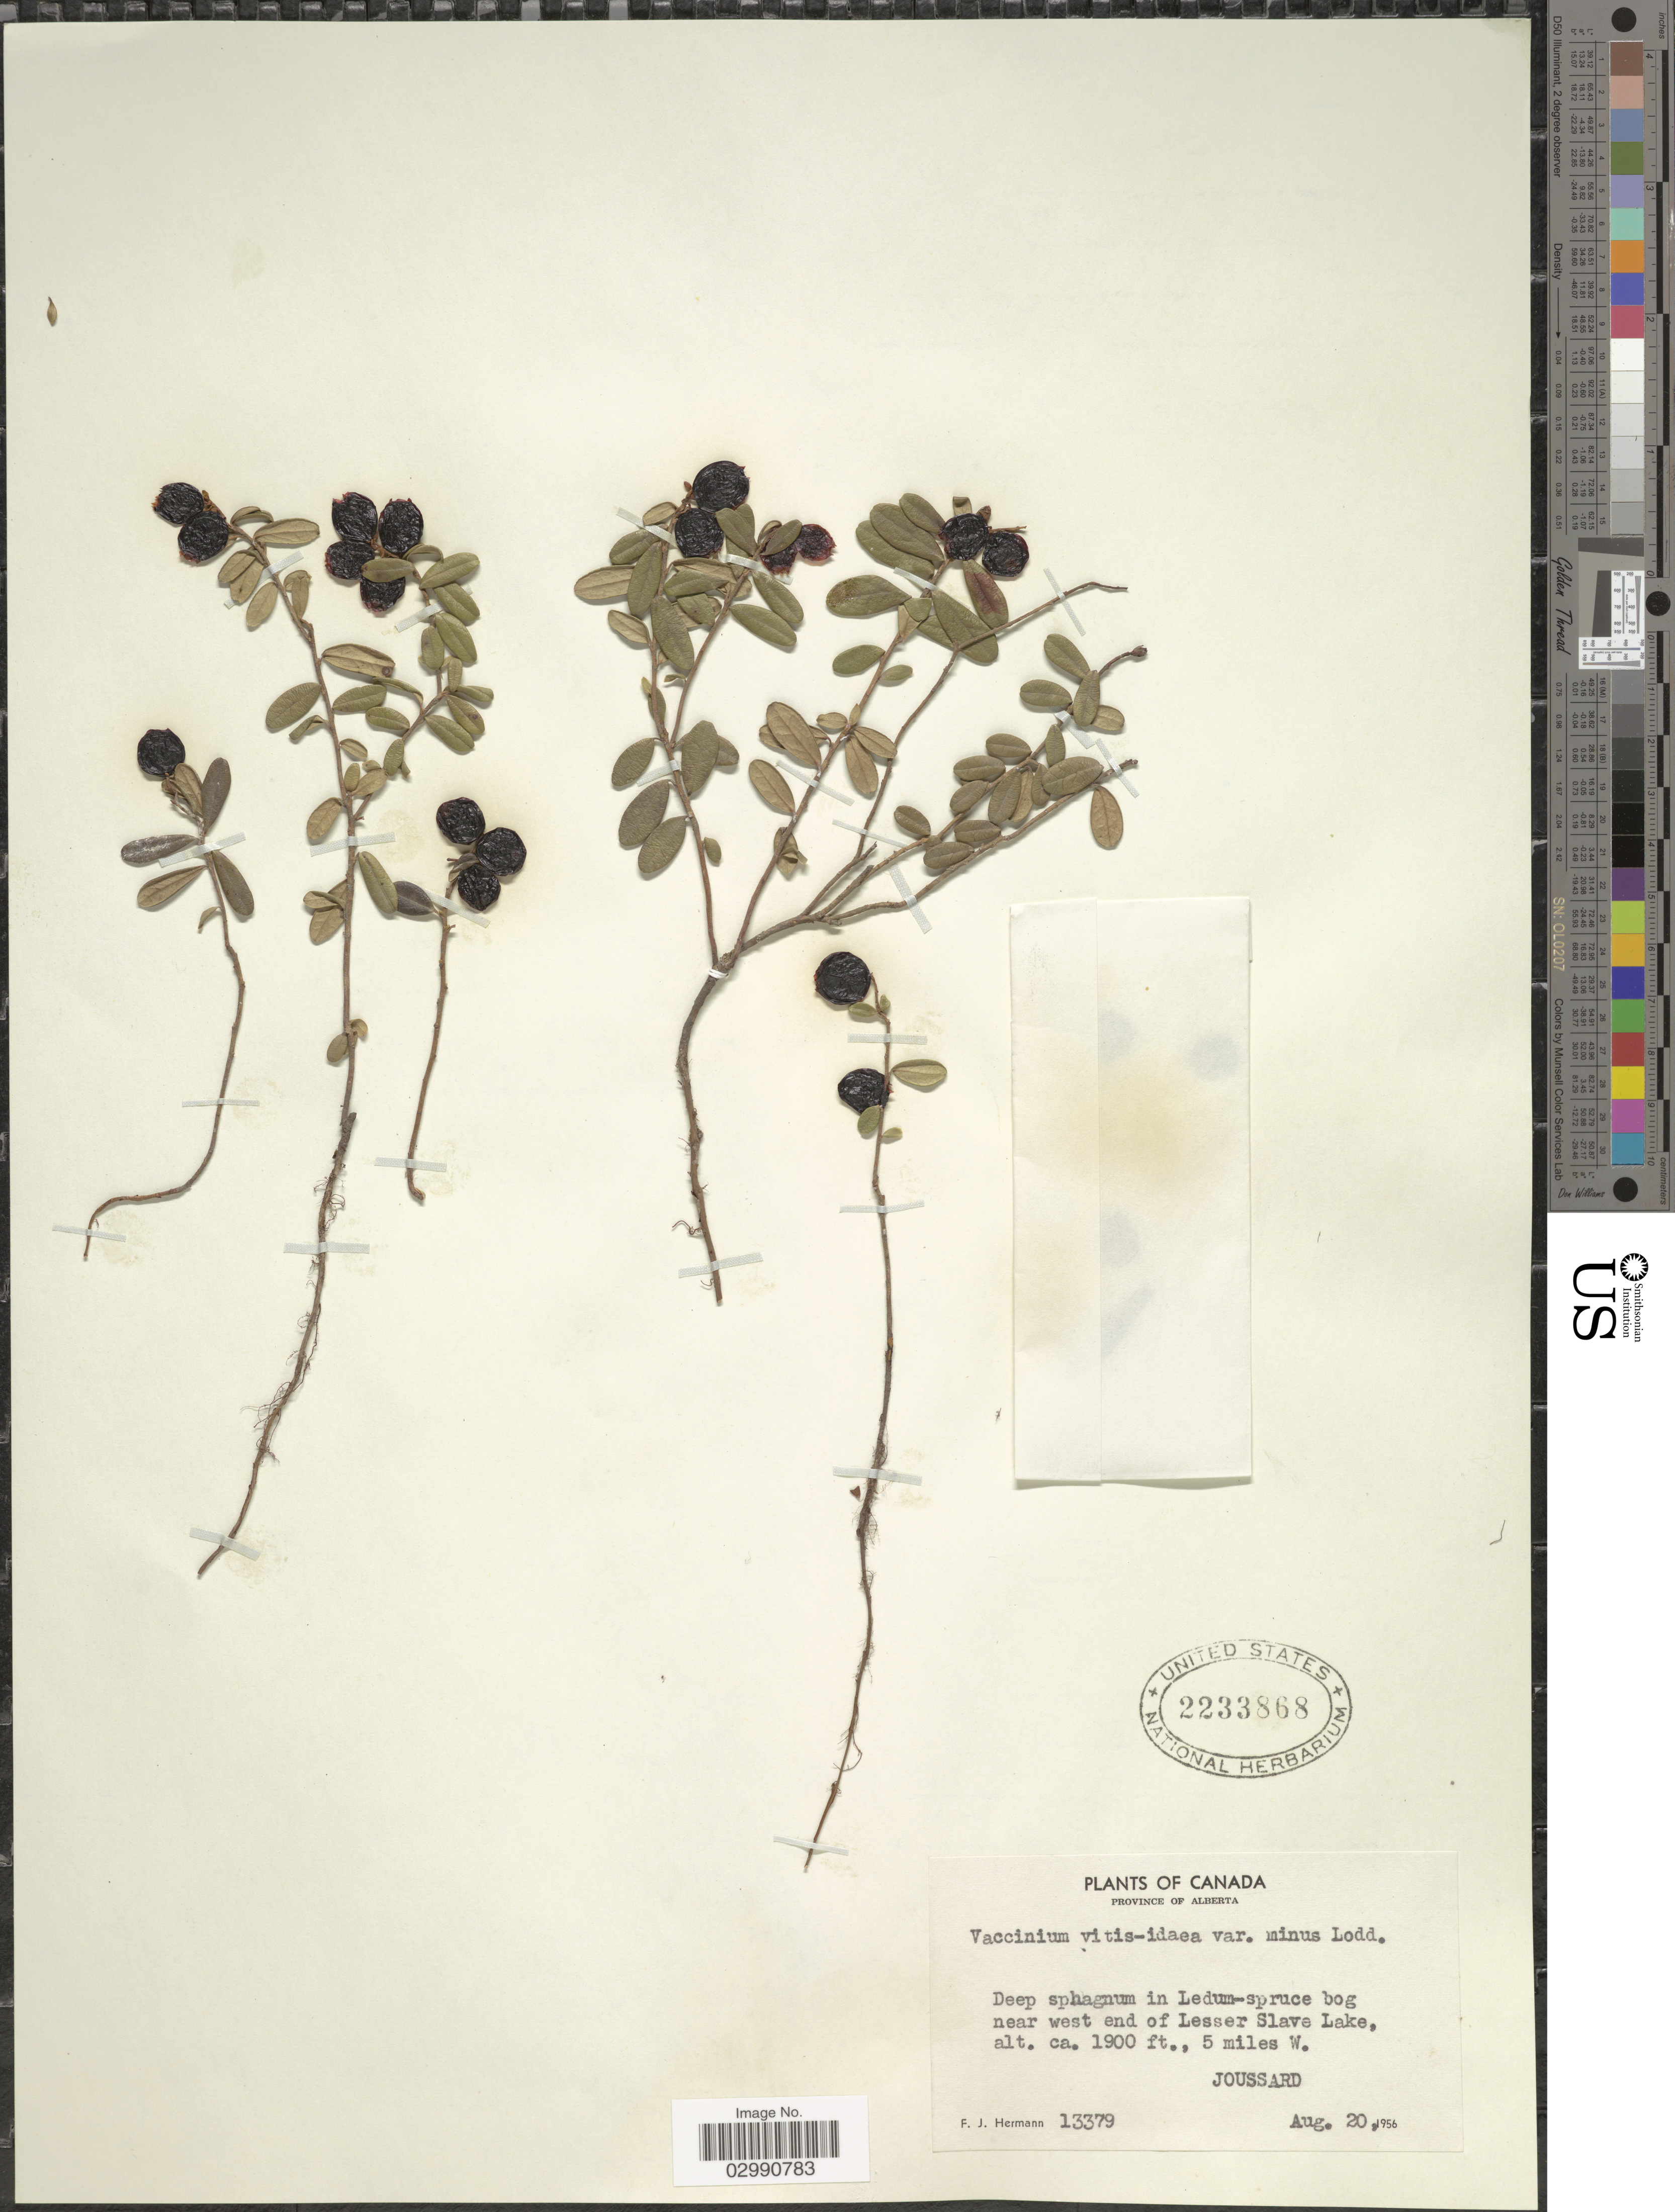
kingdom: Plantae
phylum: Tracheophyta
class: Magnoliopsida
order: Ericales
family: Ericaceae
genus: Vaccinium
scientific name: Vaccinium vitis-idaea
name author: L.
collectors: F. J. Hermann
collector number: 13379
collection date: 1956-08-20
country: Canada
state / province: Alberta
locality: Province of Alberta, near west end of Leaser Slave Lake, 5 miles W. Joussard.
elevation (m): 579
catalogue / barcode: US 2233868